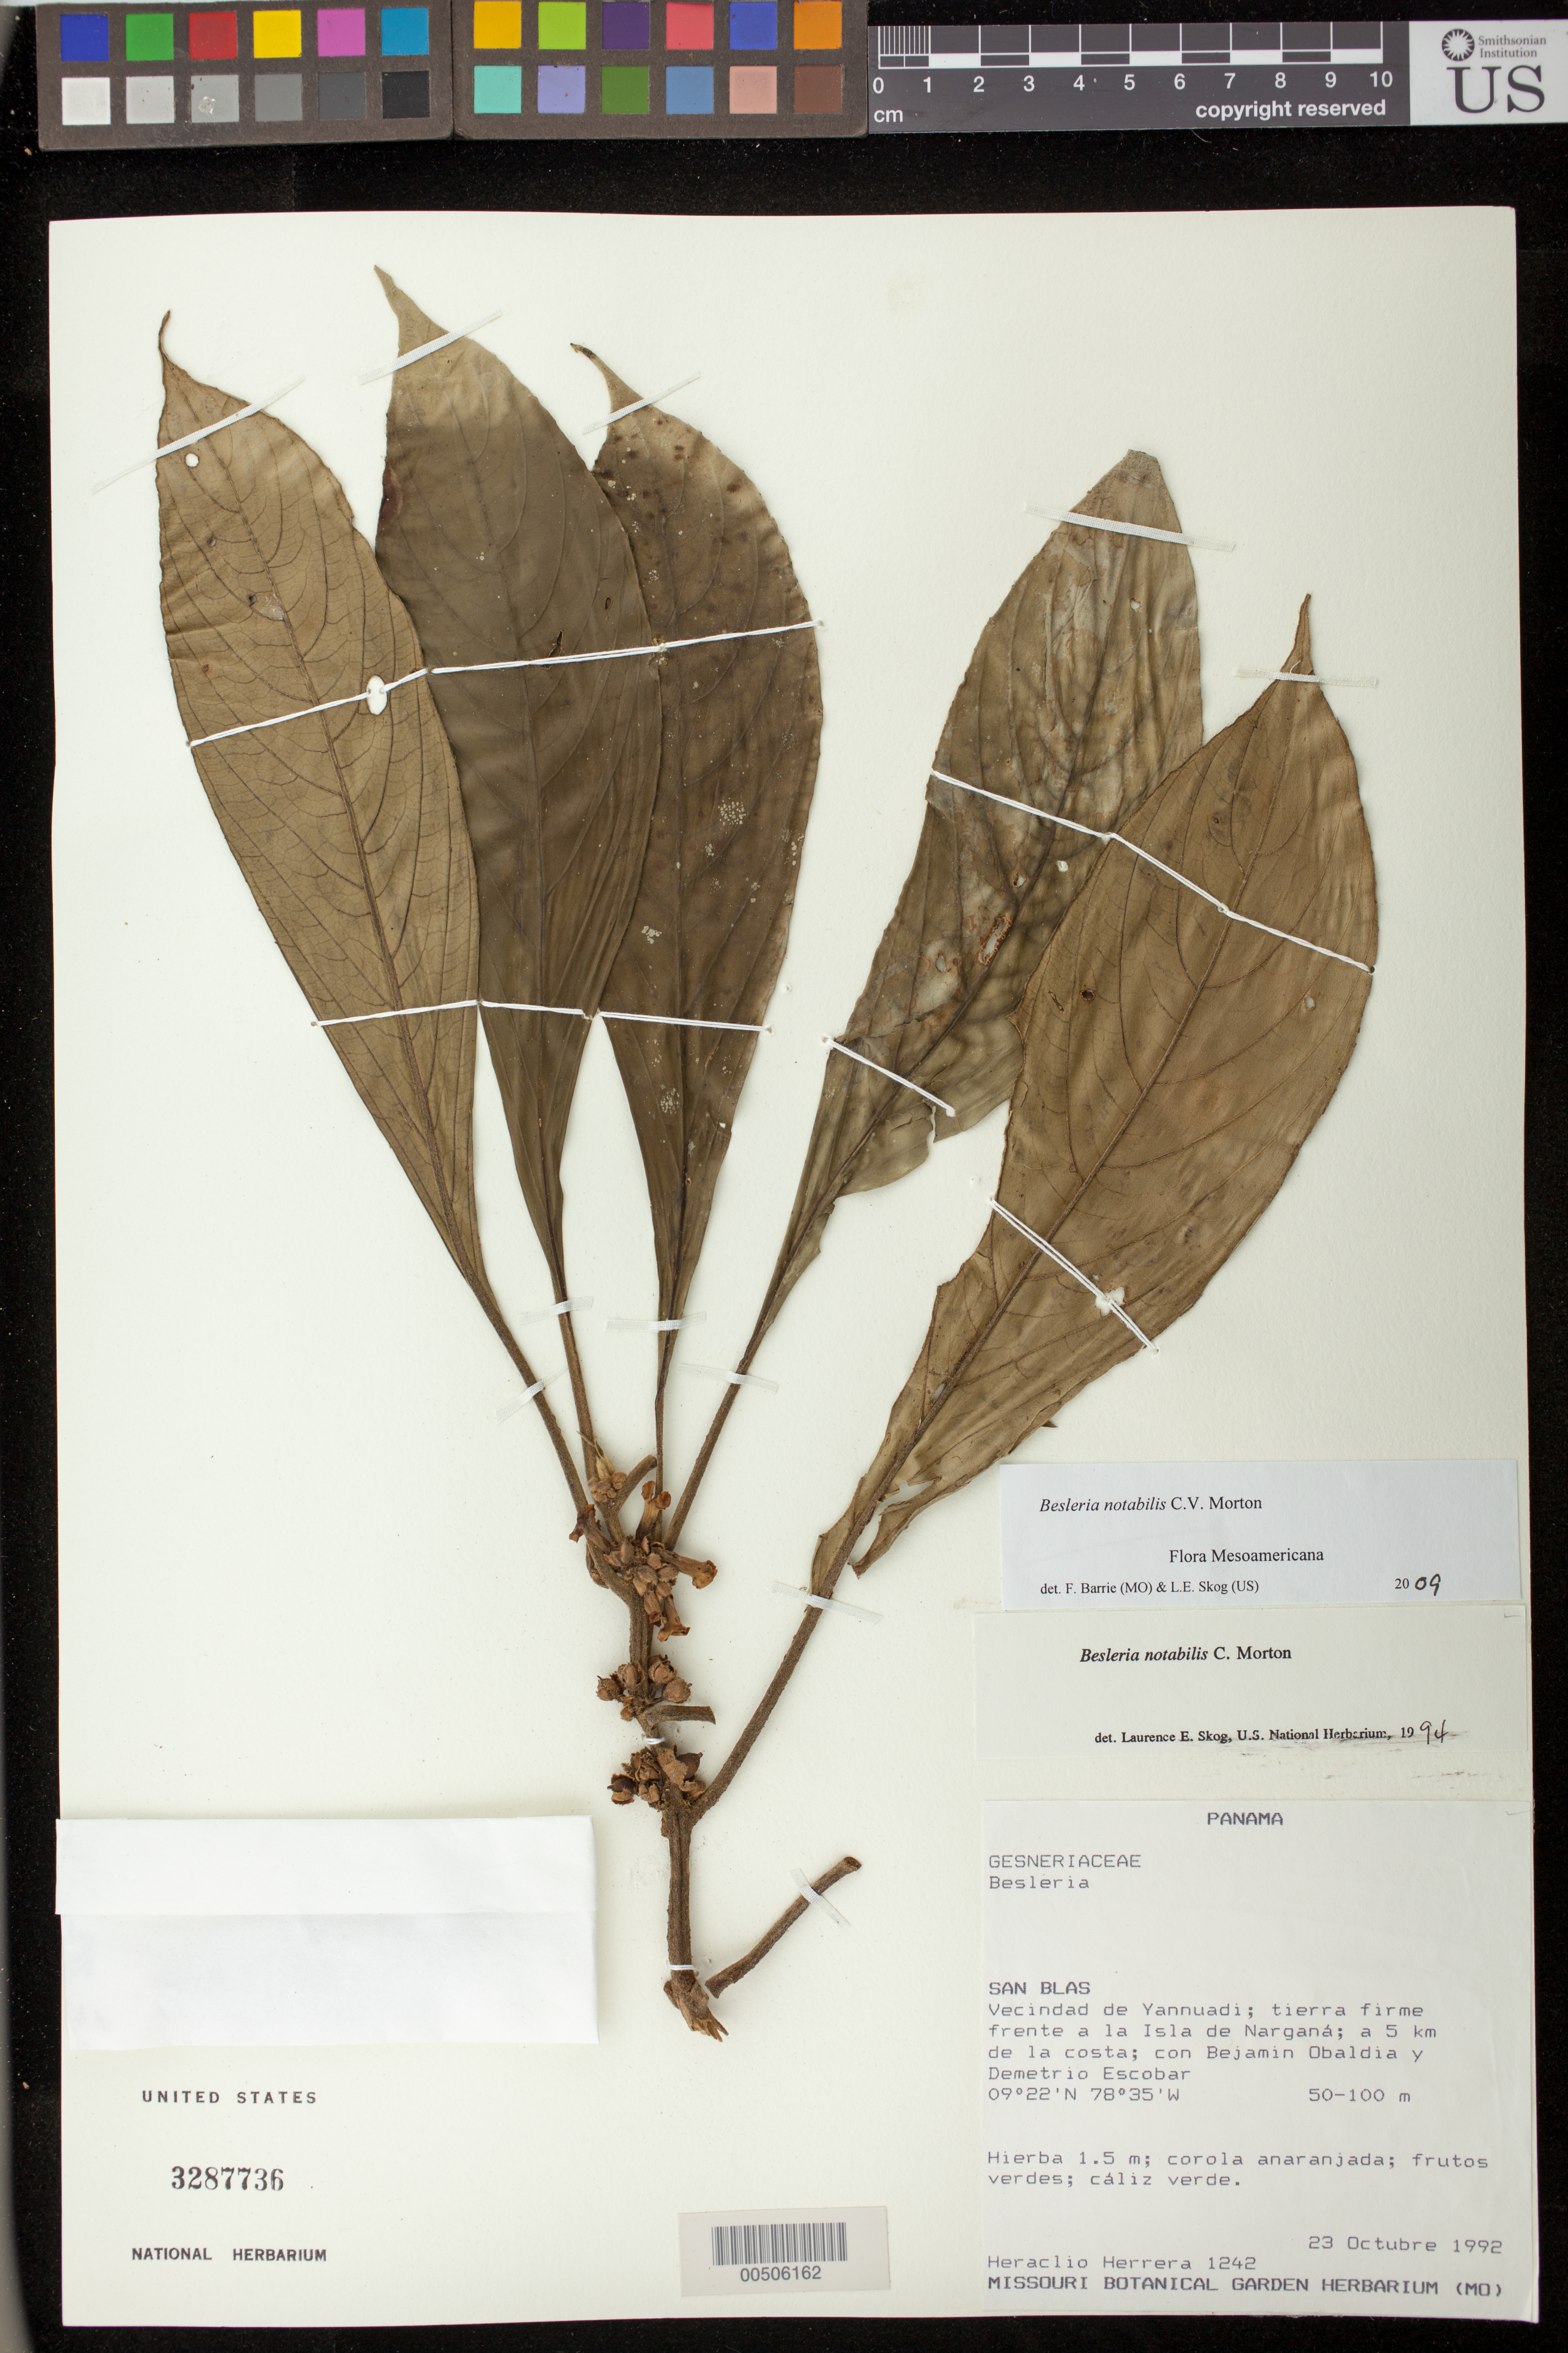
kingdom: Plantae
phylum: Tracheophyta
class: Magnoliopsida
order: Lamiales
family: Gesneriaceae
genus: Besleria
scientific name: Besleria notabilis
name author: C.V. Morton in Standl.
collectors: H. Herrera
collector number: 1242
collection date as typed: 23 Oct 1992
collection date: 1992-10-23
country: Panama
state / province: Kuna Yala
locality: Yannuadi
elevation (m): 50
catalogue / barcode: US 3287736